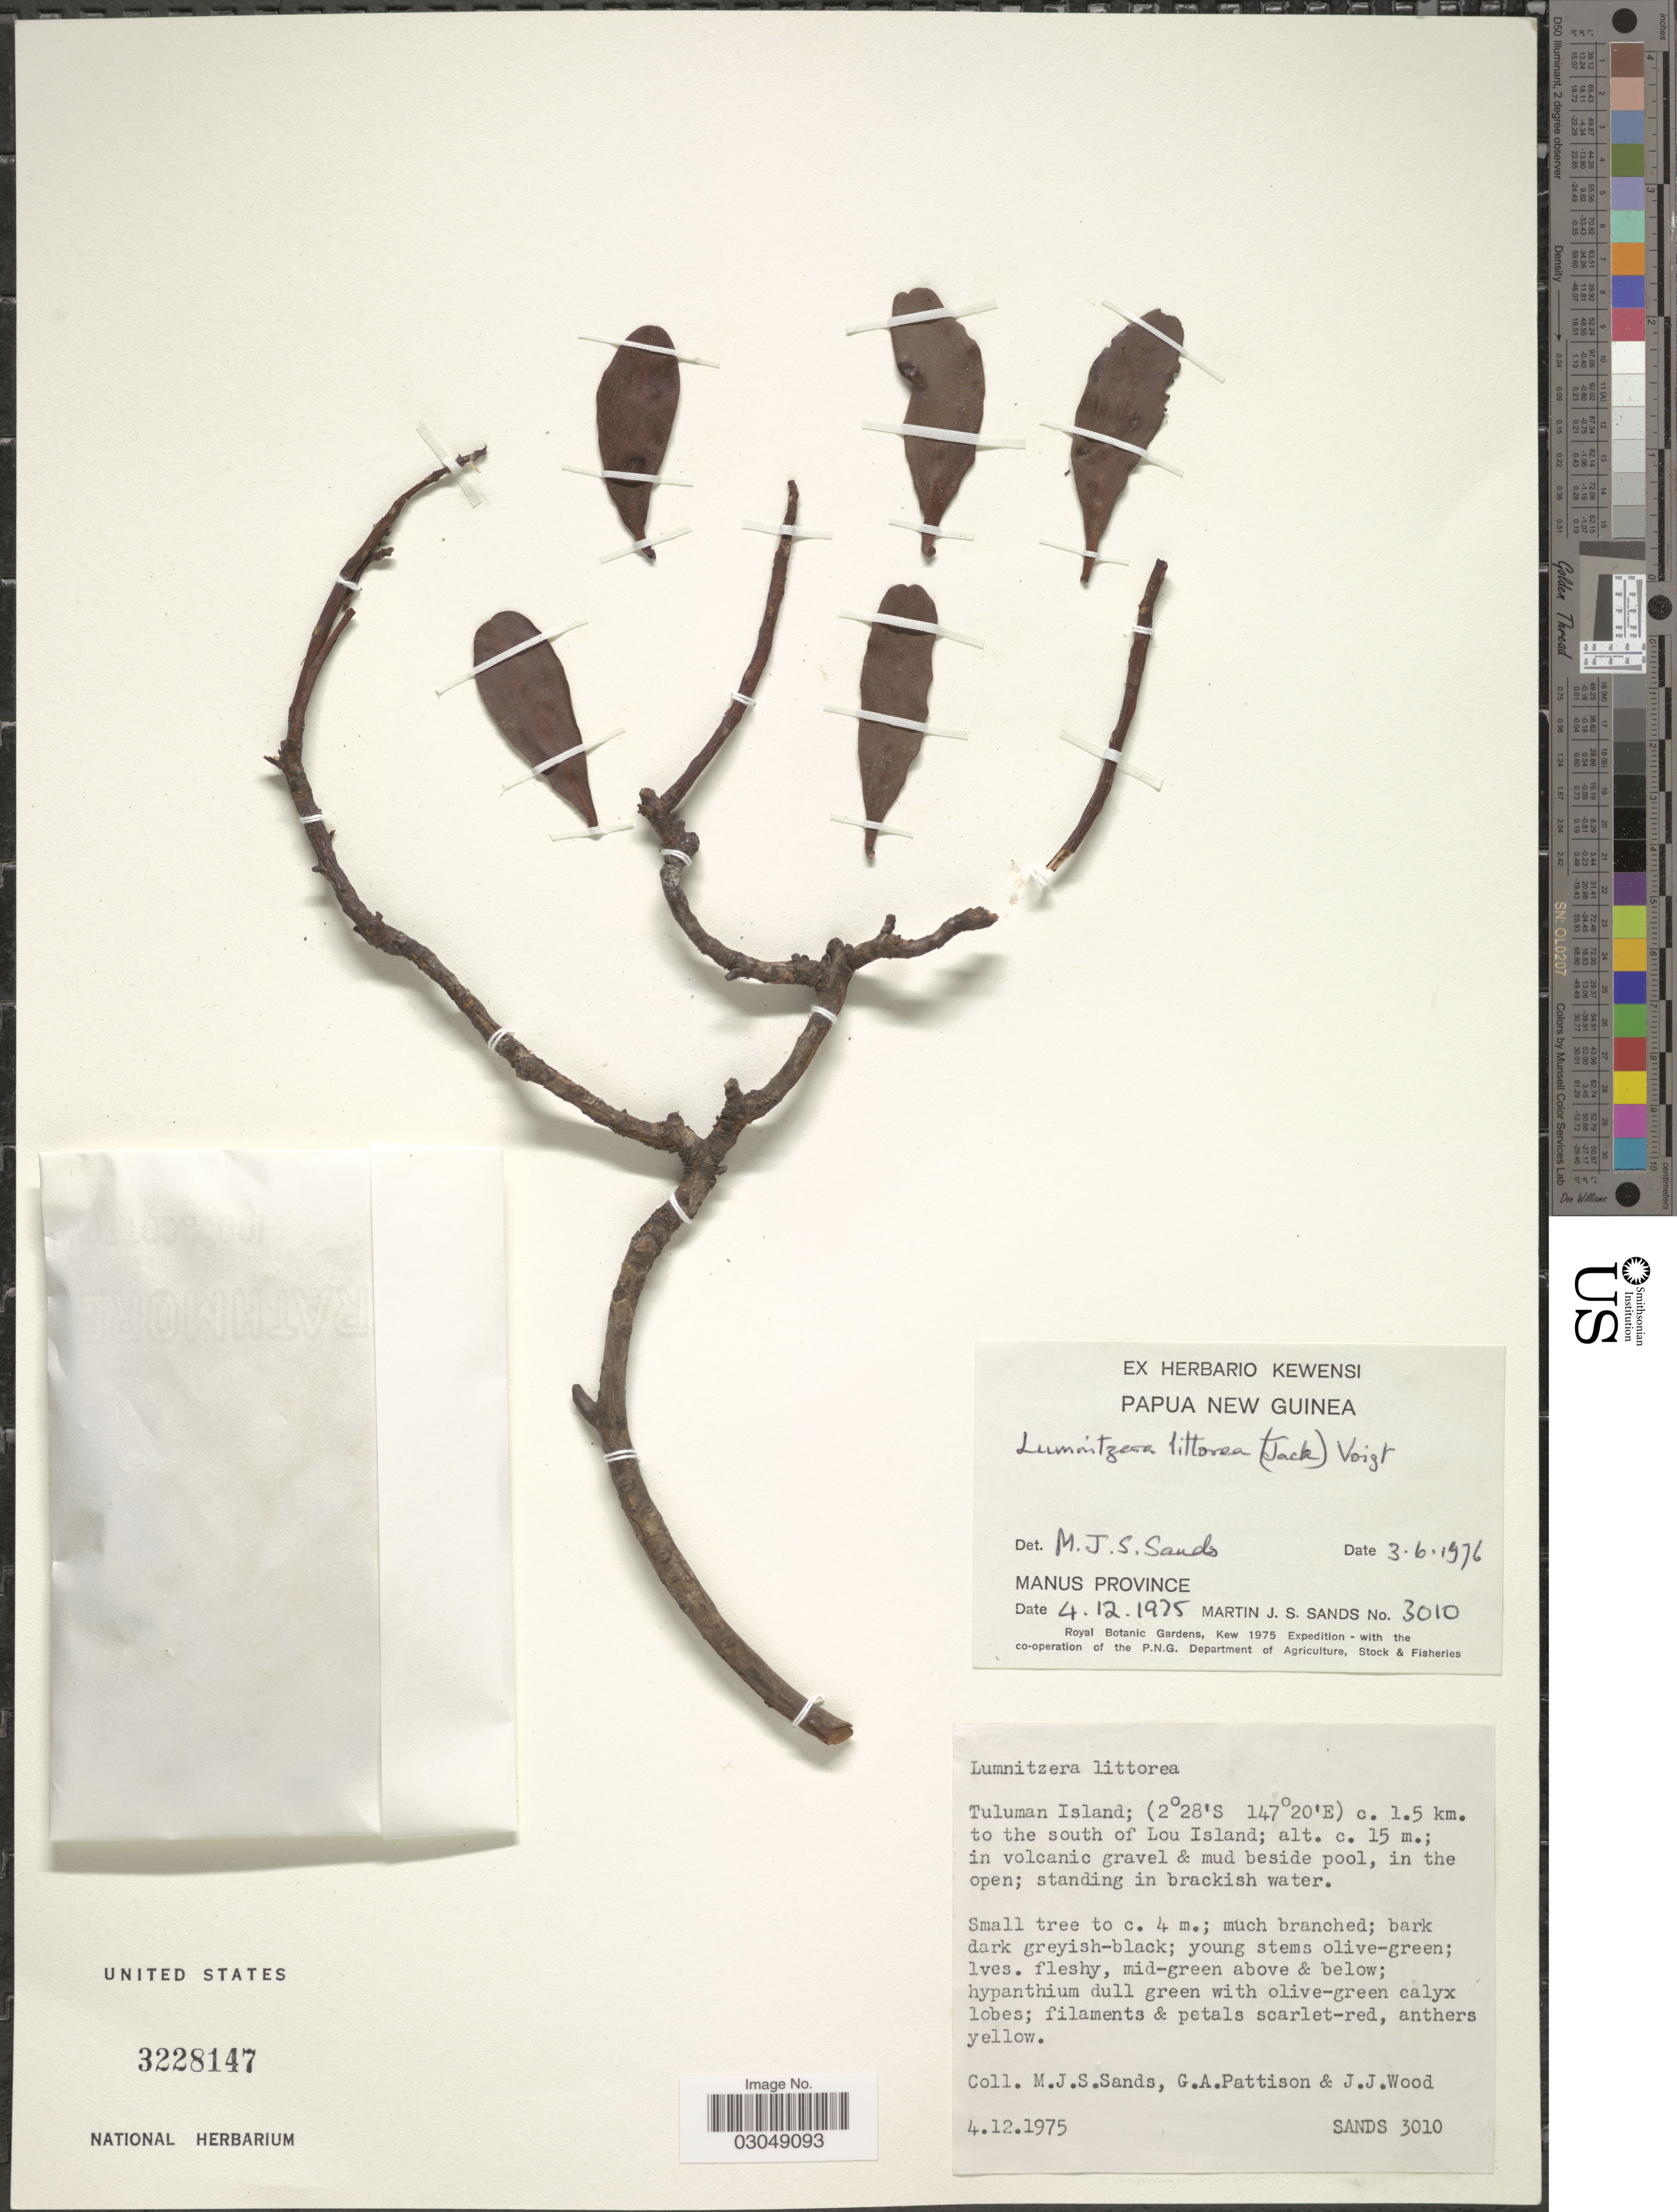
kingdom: Plantae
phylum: Tracheophyta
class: Magnoliopsida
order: Myrtales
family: Combretaceae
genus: Lumnitzera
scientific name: Lumnitzera littorea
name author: (Jack) Voight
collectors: M. Sands, G. Pattison & J. Wood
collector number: Sands3010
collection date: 1975-12-04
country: Papua New Guinea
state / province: Manus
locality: Tuluman Island; c. 1.5 km. to the south of Lou Island.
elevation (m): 15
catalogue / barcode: US 3228147